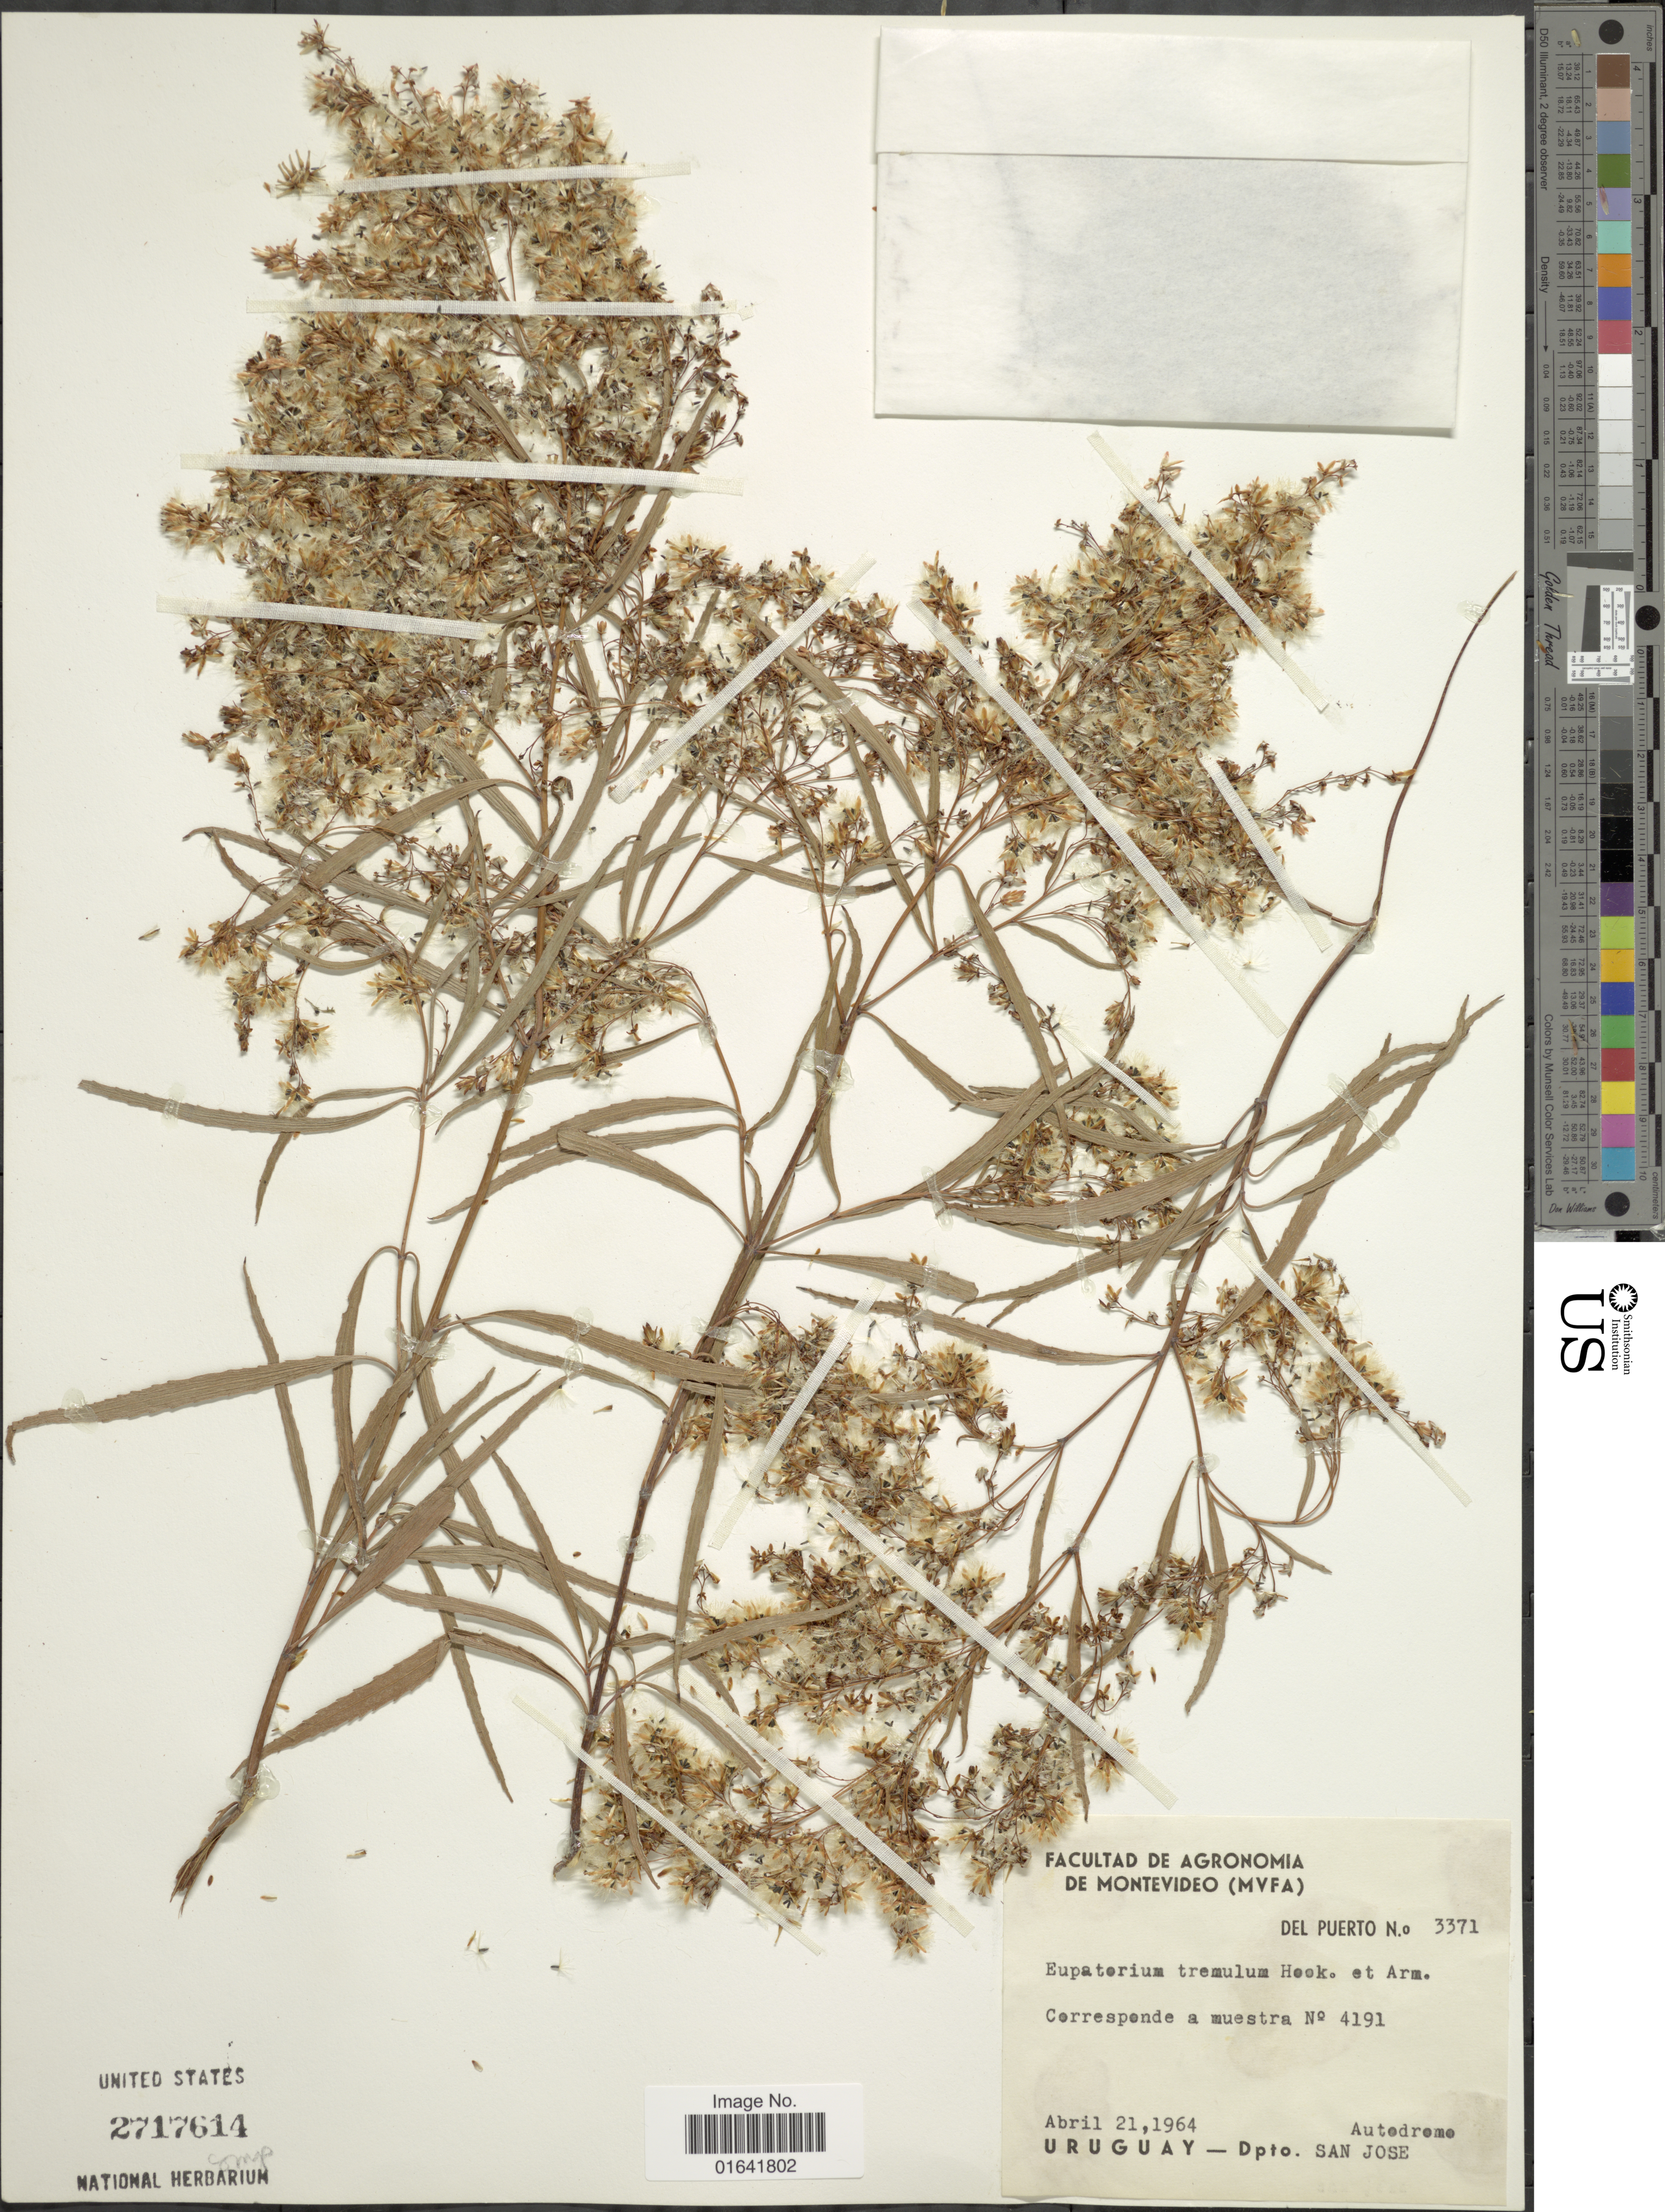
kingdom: Plantae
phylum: Tracheophyta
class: Magnoliopsida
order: Asterales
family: Asteraceae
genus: Raulinoreitzia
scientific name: Raulinoreitzia tremula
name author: (Hook. & Arn.) R.M. King & H. Rob.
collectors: Del Puerto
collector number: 3371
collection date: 1964-04-21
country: Uruguay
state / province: San Jose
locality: Autodromo.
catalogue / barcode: US 2717614